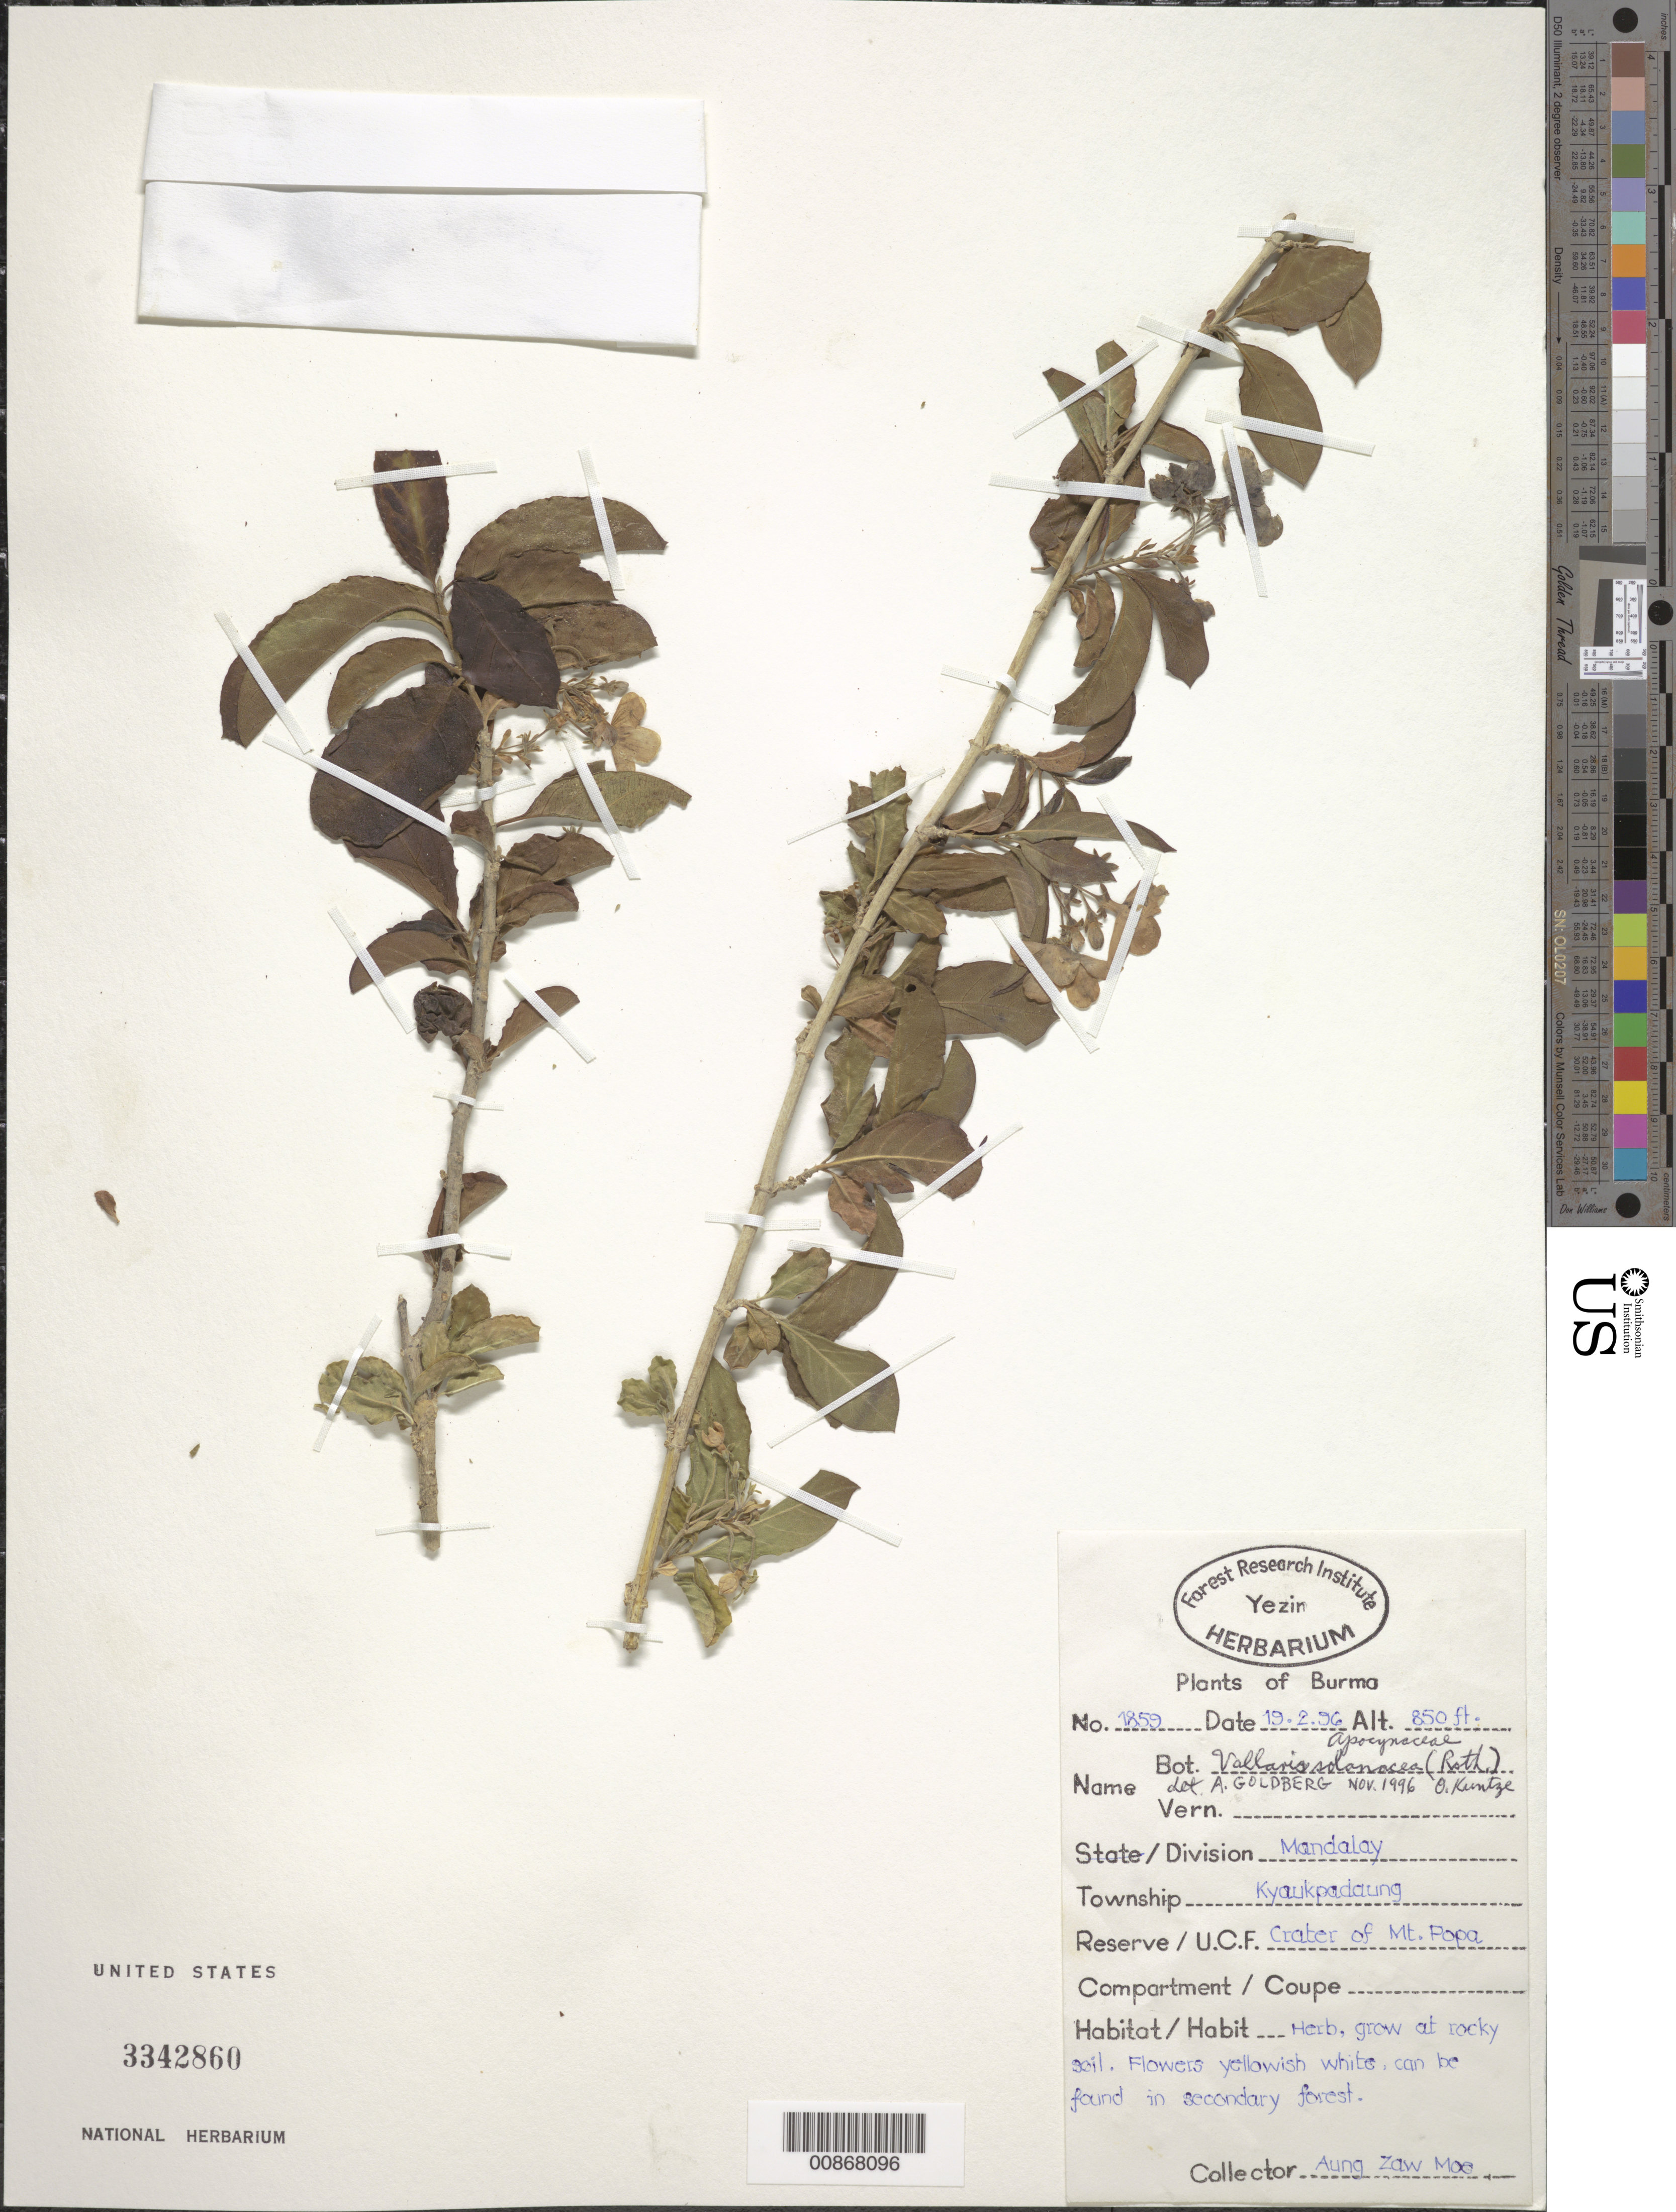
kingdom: Plantae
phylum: Tracheophyta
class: Magnoliopsida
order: Gentianales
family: Apocynaceae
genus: Vallaris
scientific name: Vallaris solanacea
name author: (Roth) Kuntze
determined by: Goldberg, Aaron, (US), NMNH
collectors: Aung Zaw Moe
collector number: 1859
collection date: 1996-02-19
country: Myanmar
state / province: Mandalay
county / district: Kyaukpadaung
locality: Mt. Popa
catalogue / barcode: US 3342860